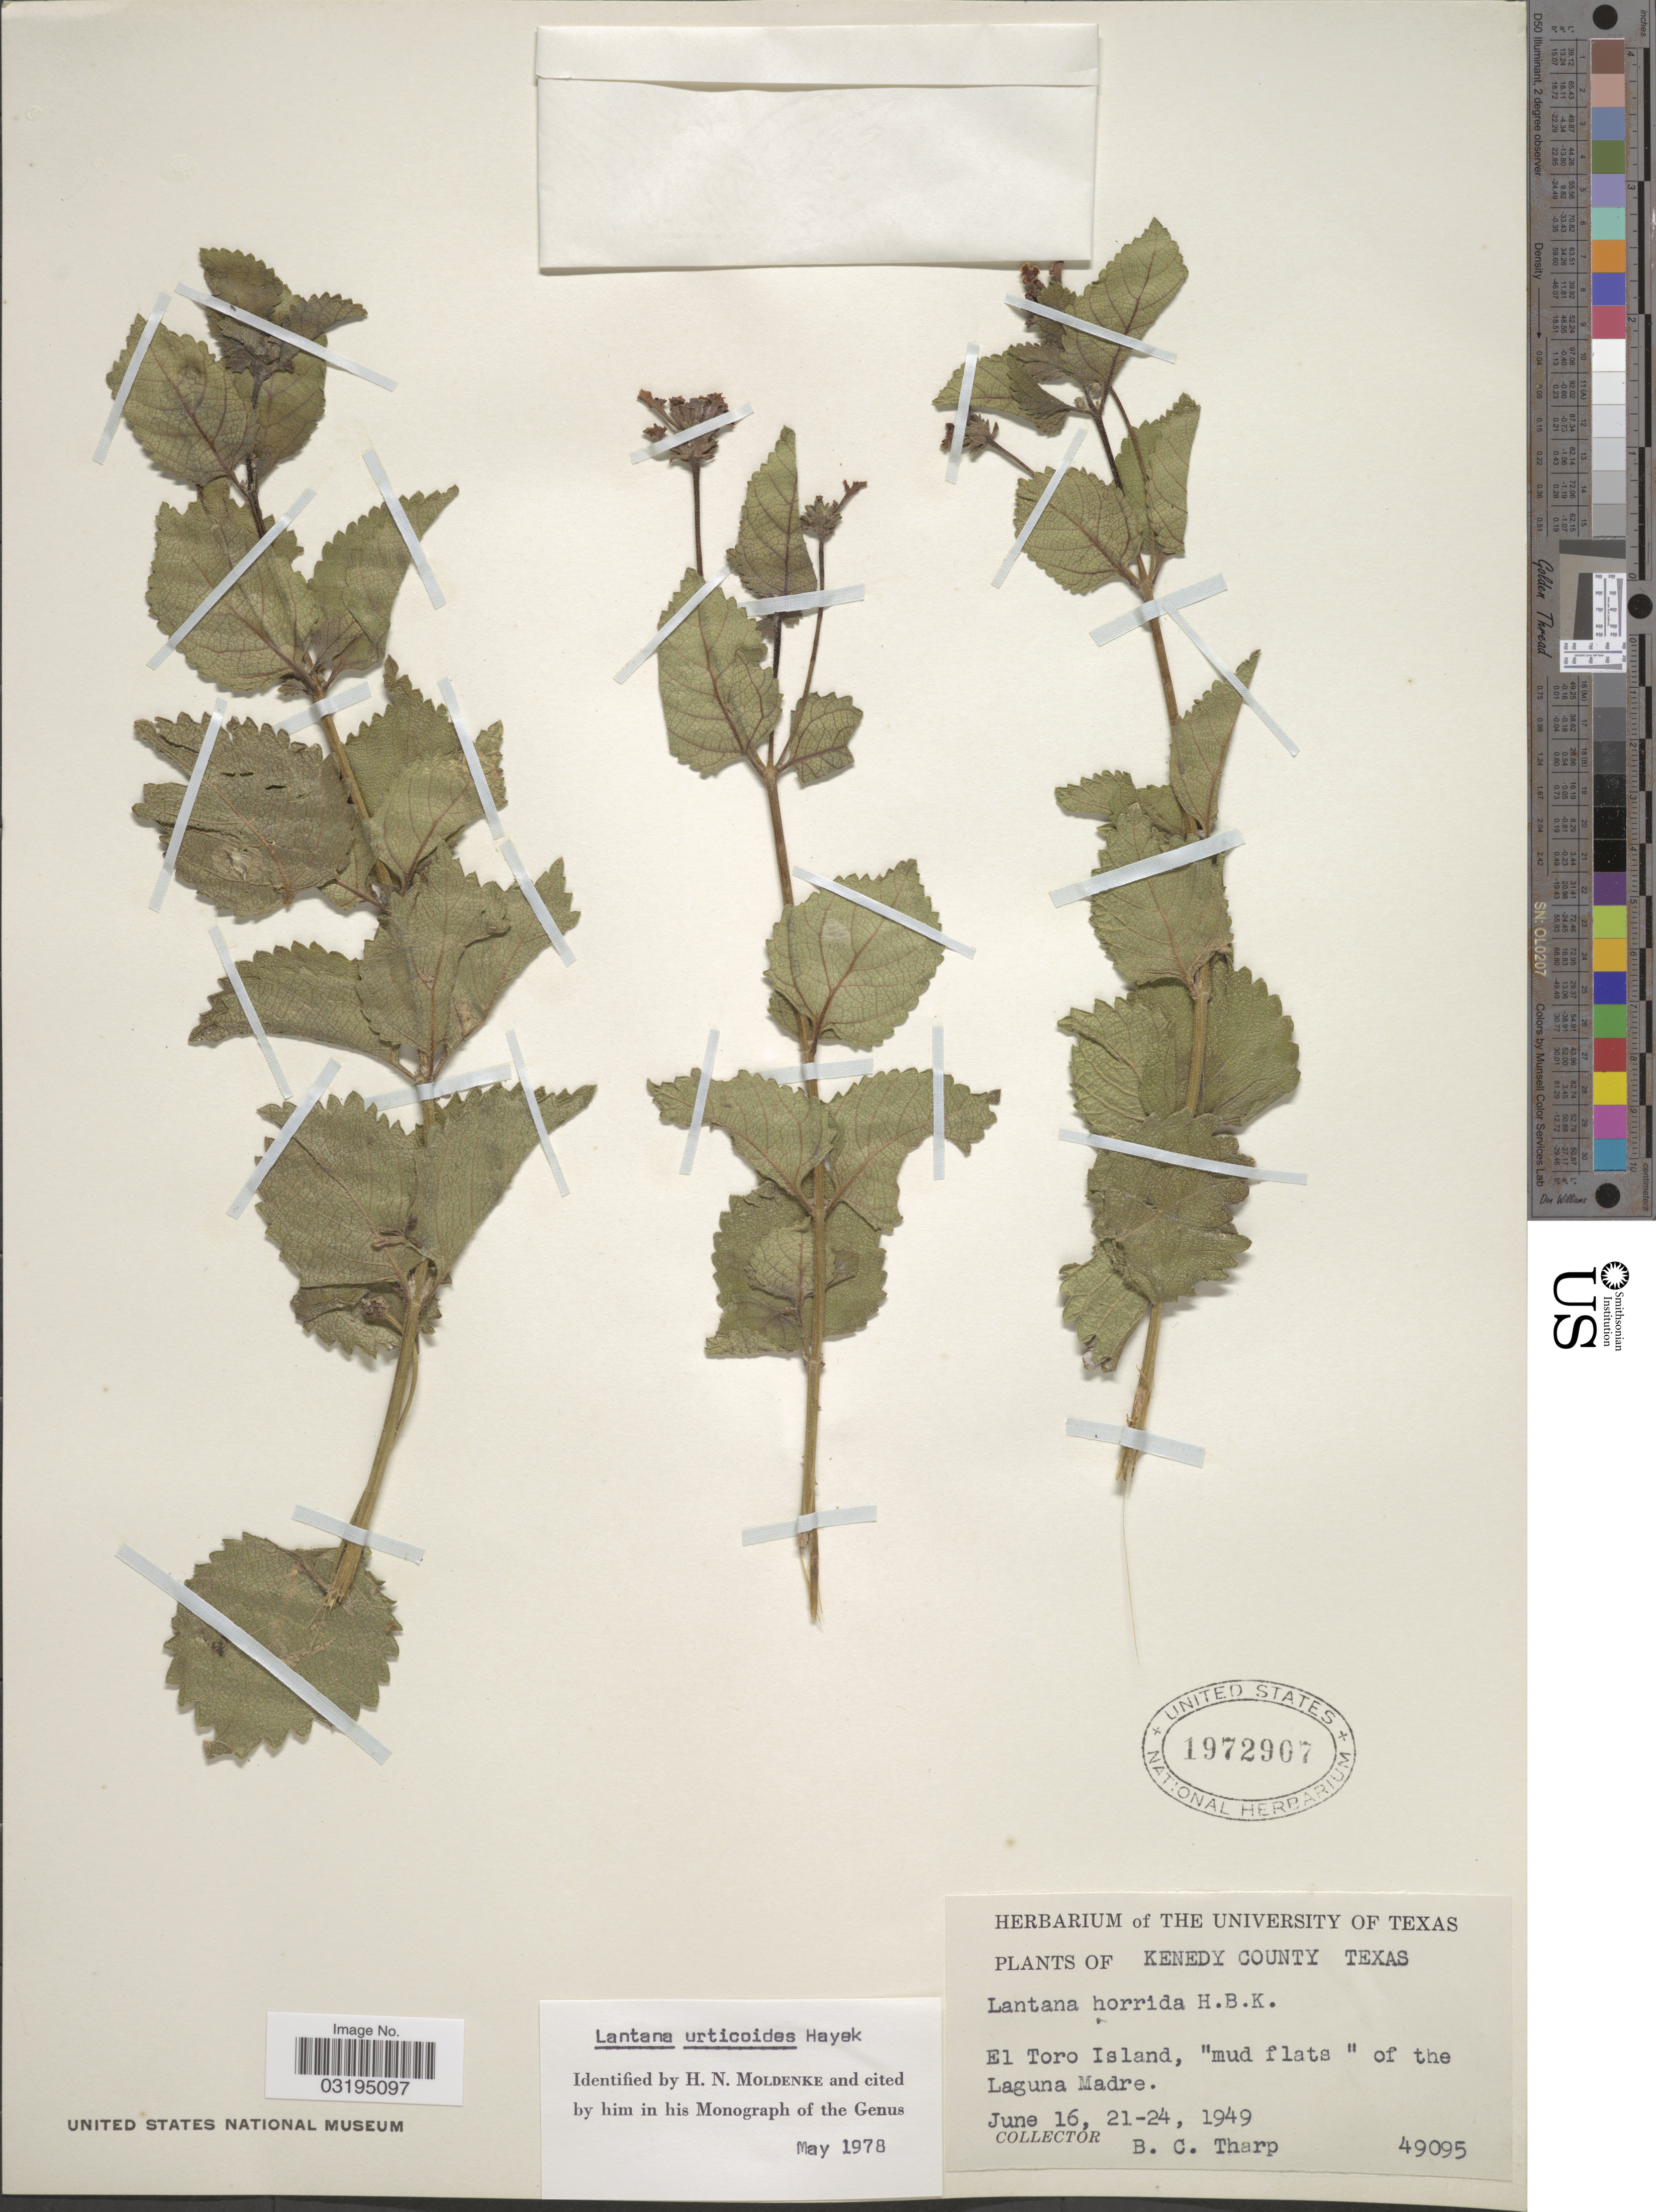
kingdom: Plantae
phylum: Tracheophyta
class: Magnoliopsida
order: Lamiales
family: Verbenaceae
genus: Lantana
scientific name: Lantana urticoides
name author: Hayek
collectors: B. C. Tharp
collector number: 49095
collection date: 1949-06-16/1949-06-24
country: United States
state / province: Texas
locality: Kenedy County. El Toro Island, of the Laguna Madre.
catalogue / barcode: US 1972907